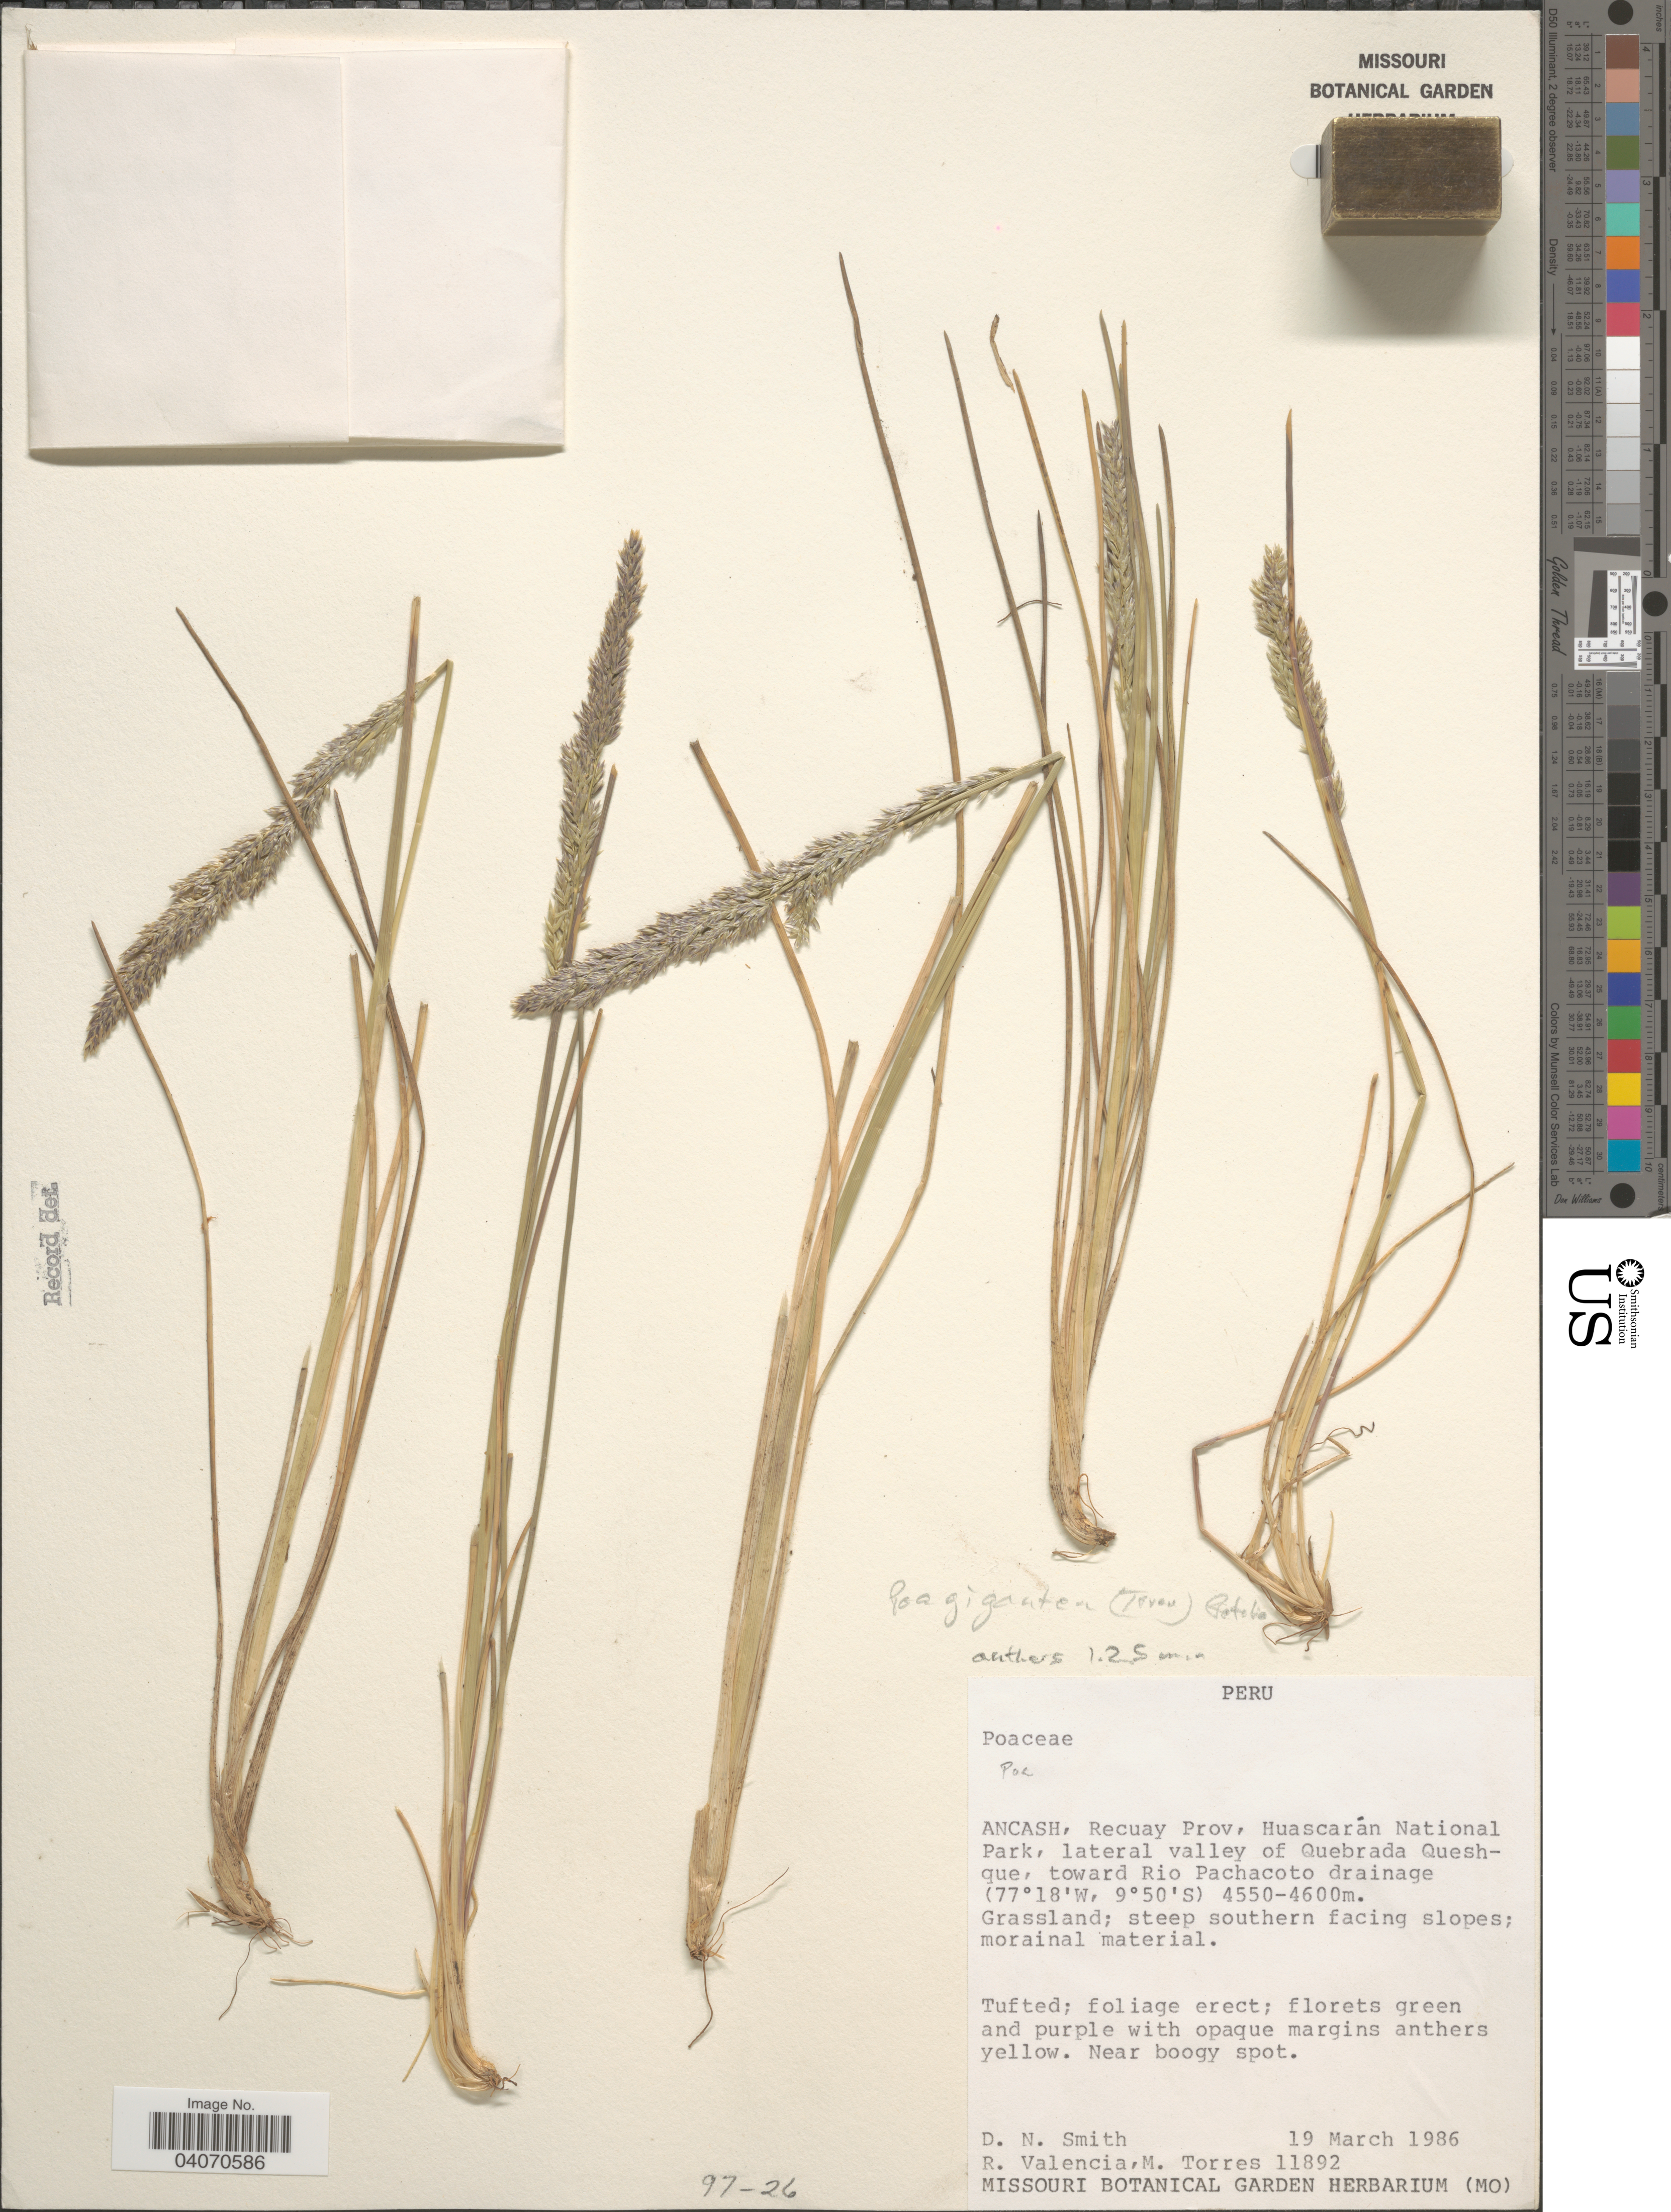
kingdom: Plantae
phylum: Tracheophyta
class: Liliopsida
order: Poales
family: Poaceae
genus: Poa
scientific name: Poa gilgiana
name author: Pilg.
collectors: D. Smith, R. Valencia & M. Torres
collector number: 11892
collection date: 1986-03-19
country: Peru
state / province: Ancash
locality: Recuay Prov, Huascarán National Park, lateral valley of Quebrada Queshque, toward rio Pachacoto drainage. Steep southern facing slopes.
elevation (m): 4550